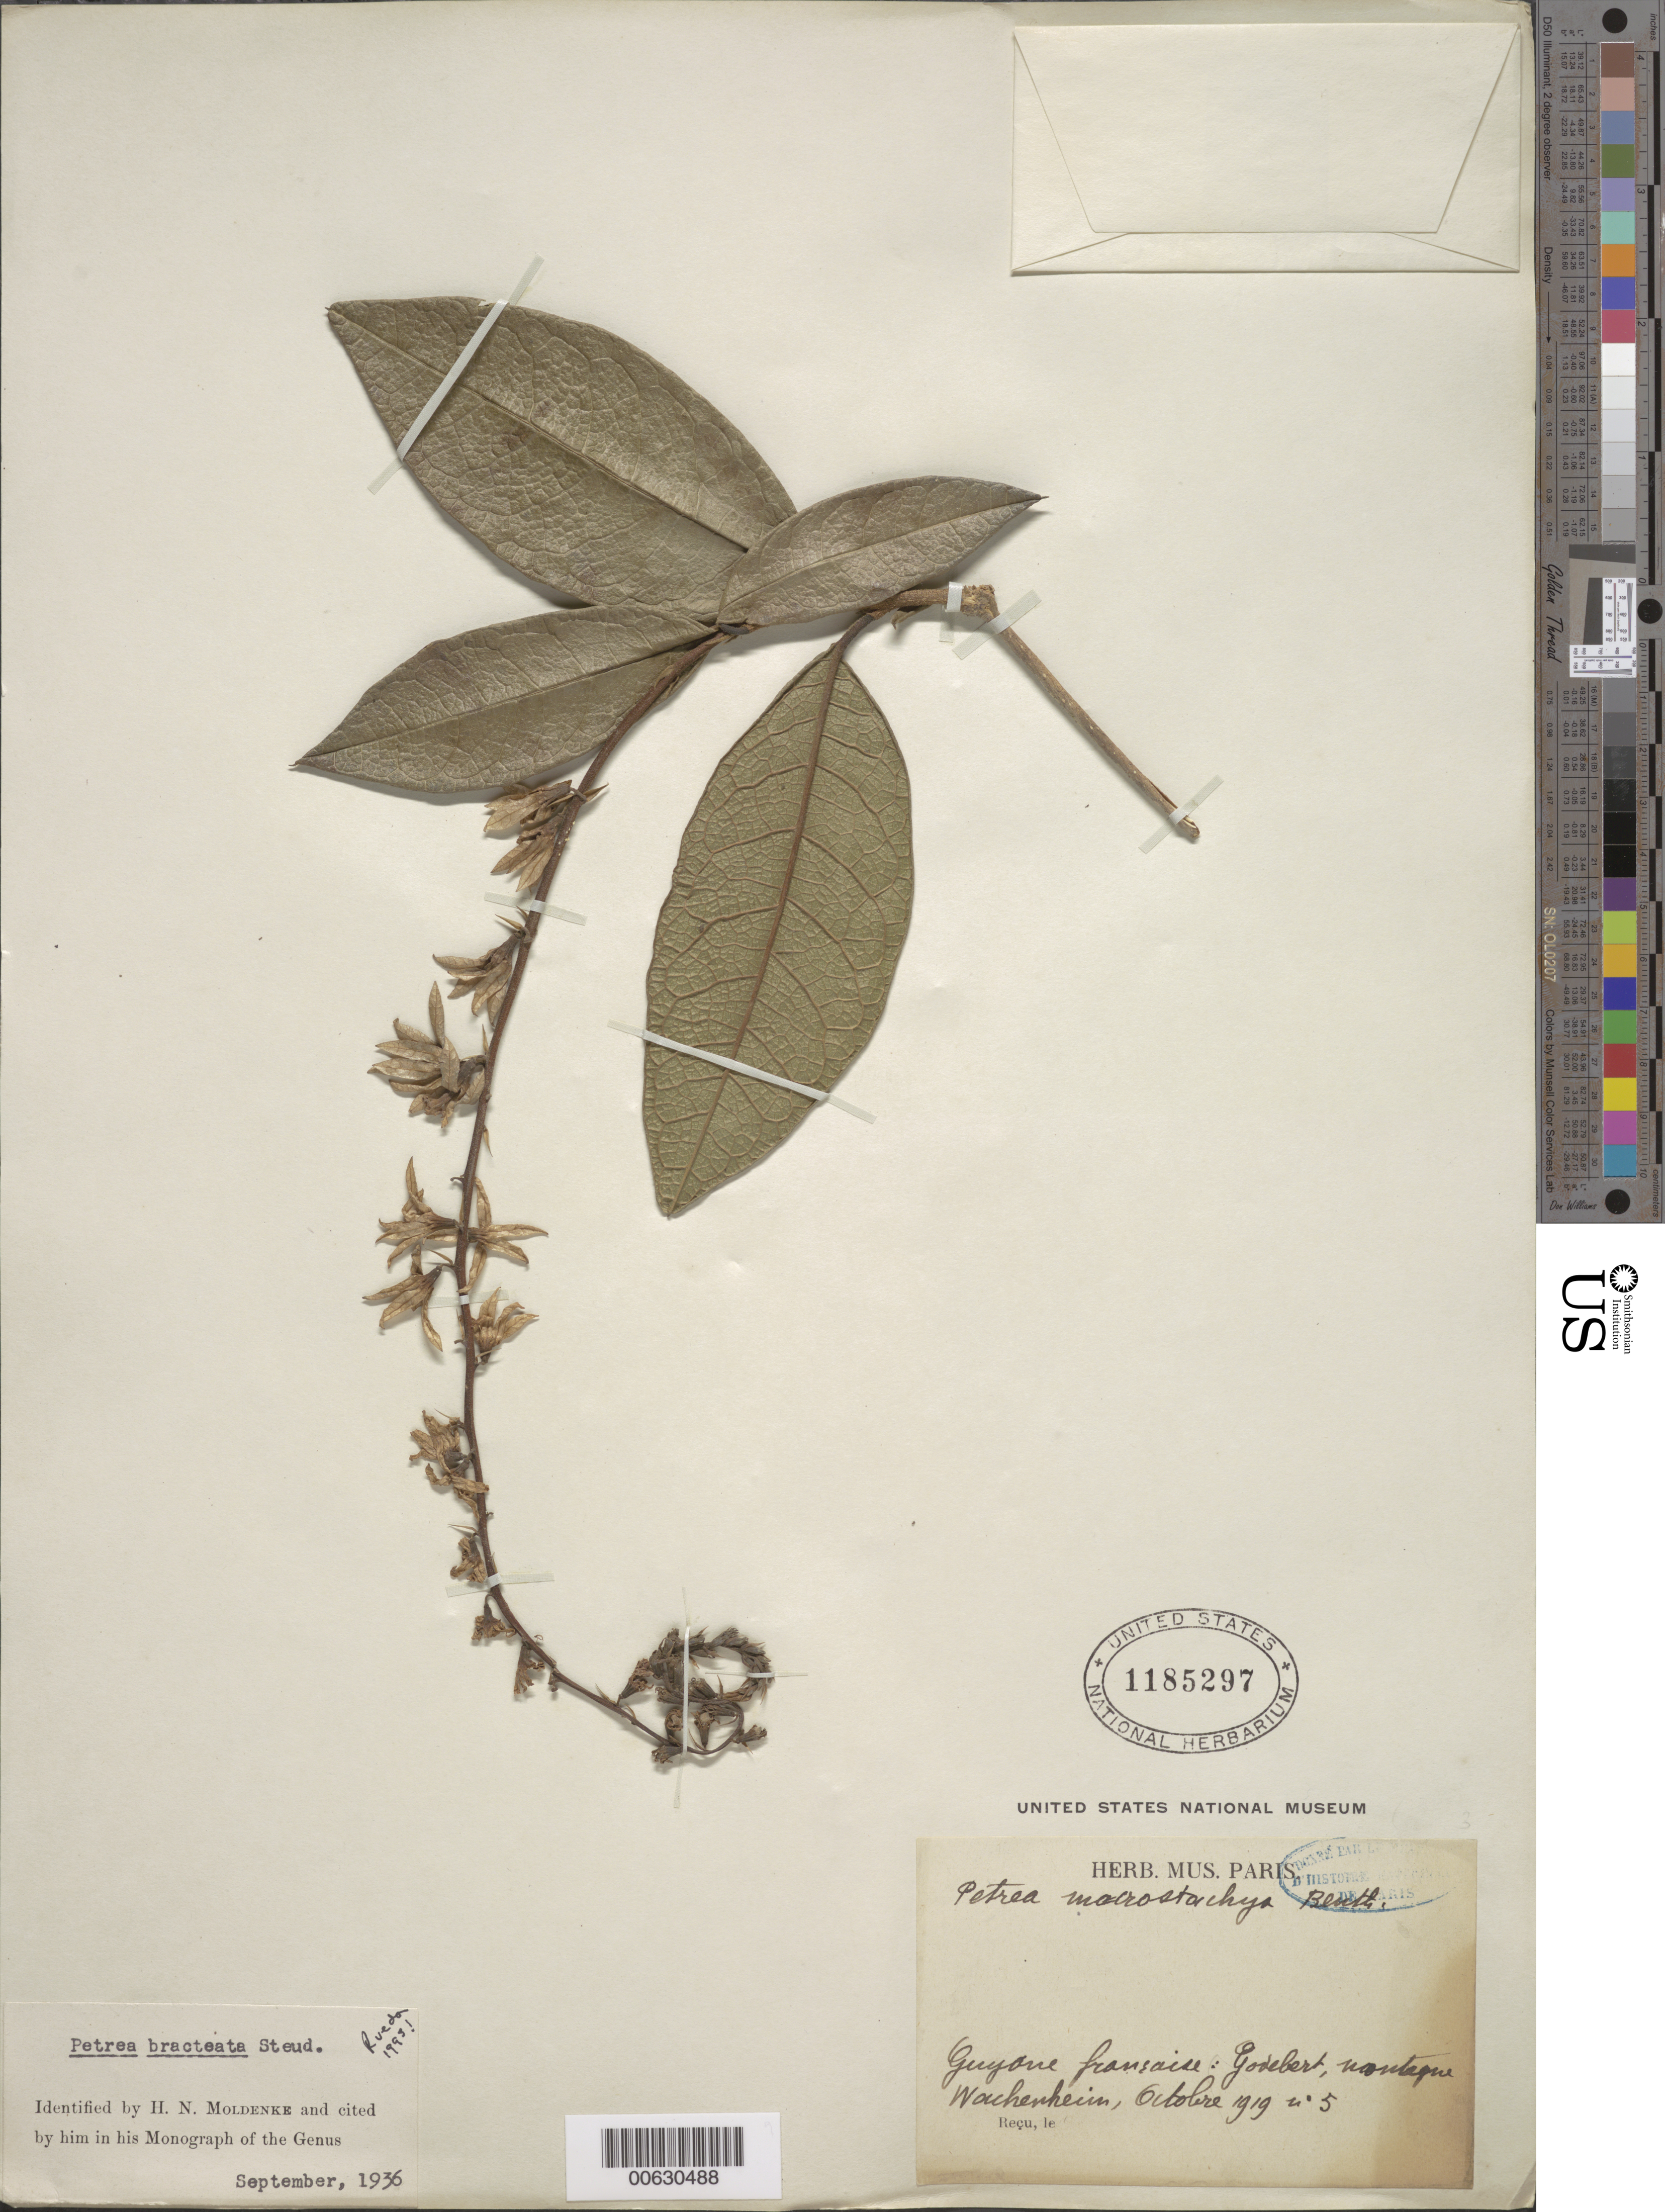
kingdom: Plantae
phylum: Tracheophyta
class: Magnoliopsida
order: Lamiales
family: Verbenaceae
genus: Petrea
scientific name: Petrea bracteata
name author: Steud.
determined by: Rueda, R. M.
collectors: G. Wachenheim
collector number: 5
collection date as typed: Oct-19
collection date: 1919-10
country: French Guiana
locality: Godebert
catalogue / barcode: US 1185297